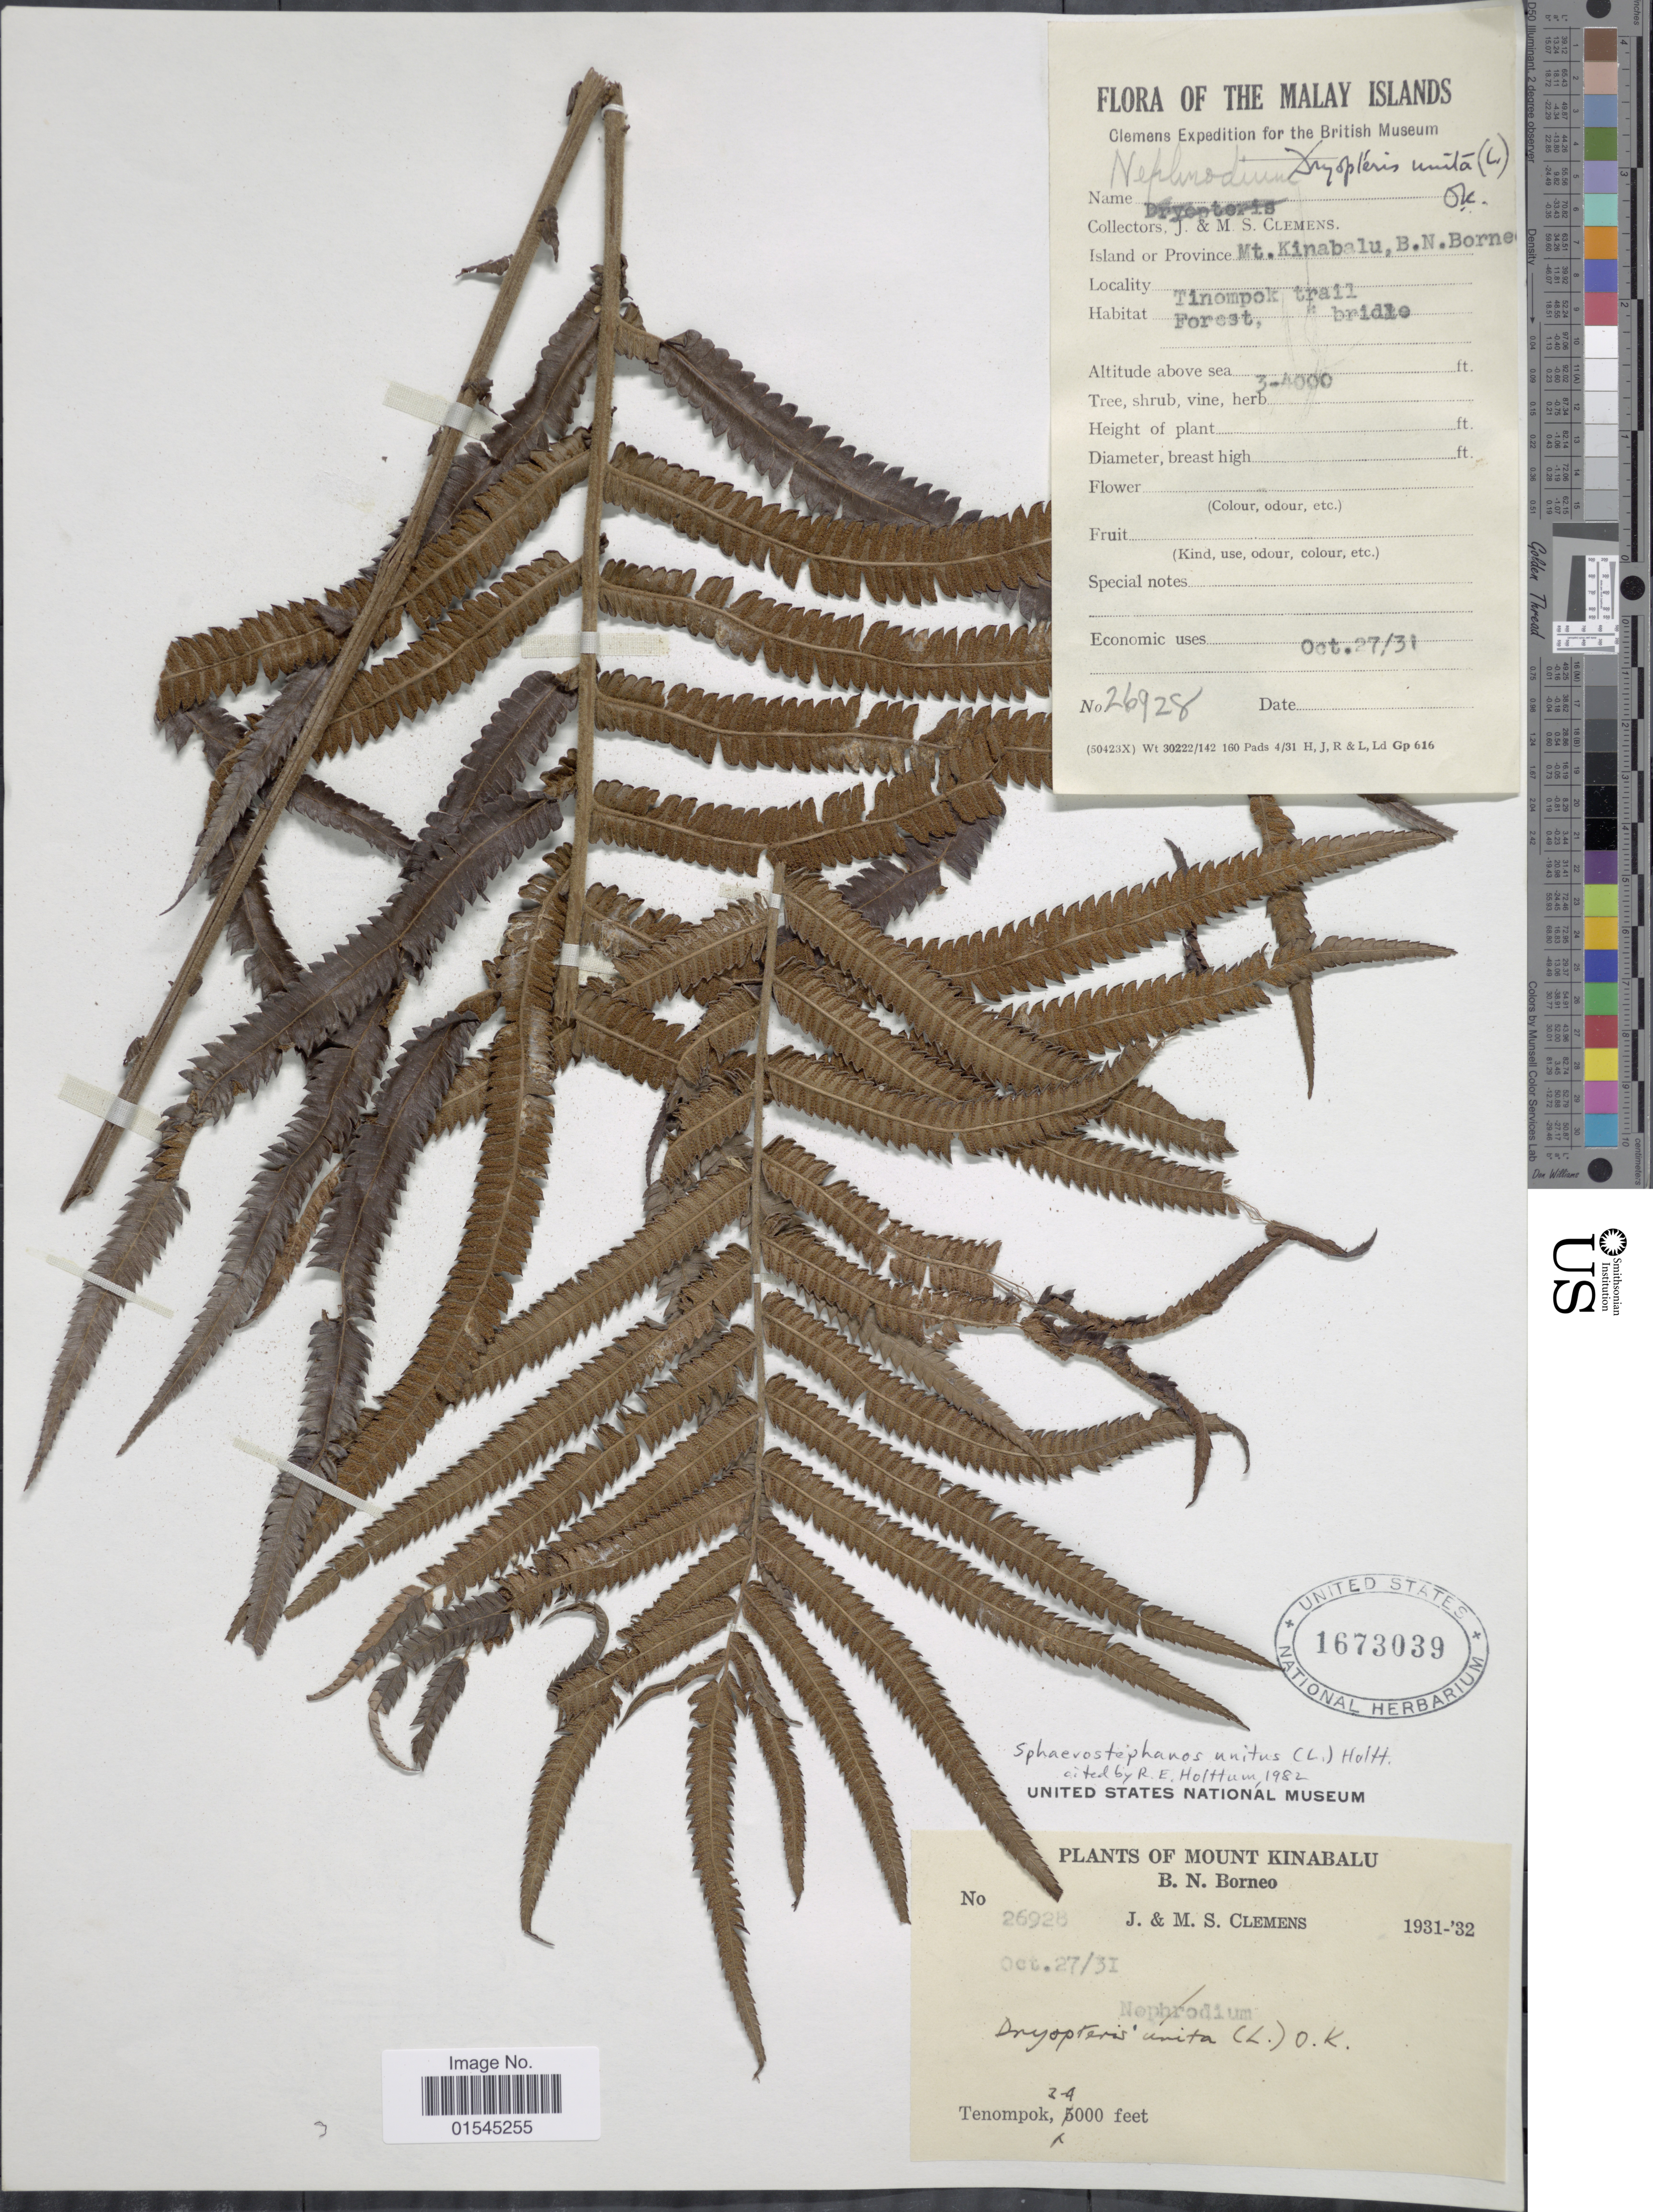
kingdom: Plantae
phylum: Tracheophyta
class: Polypodiopsida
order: Polypodiales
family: Thelypteridaceae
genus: Sphaerostephanos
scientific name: Sphaerostephanos unitus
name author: (L.) Holttum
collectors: J. Clemens & M. S. Clemens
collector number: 26928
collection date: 1931/1932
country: Malaysia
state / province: Sabah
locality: B. N. Borneo. Tenompok. Mt. Kinabalu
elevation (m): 914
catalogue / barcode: US 1673039